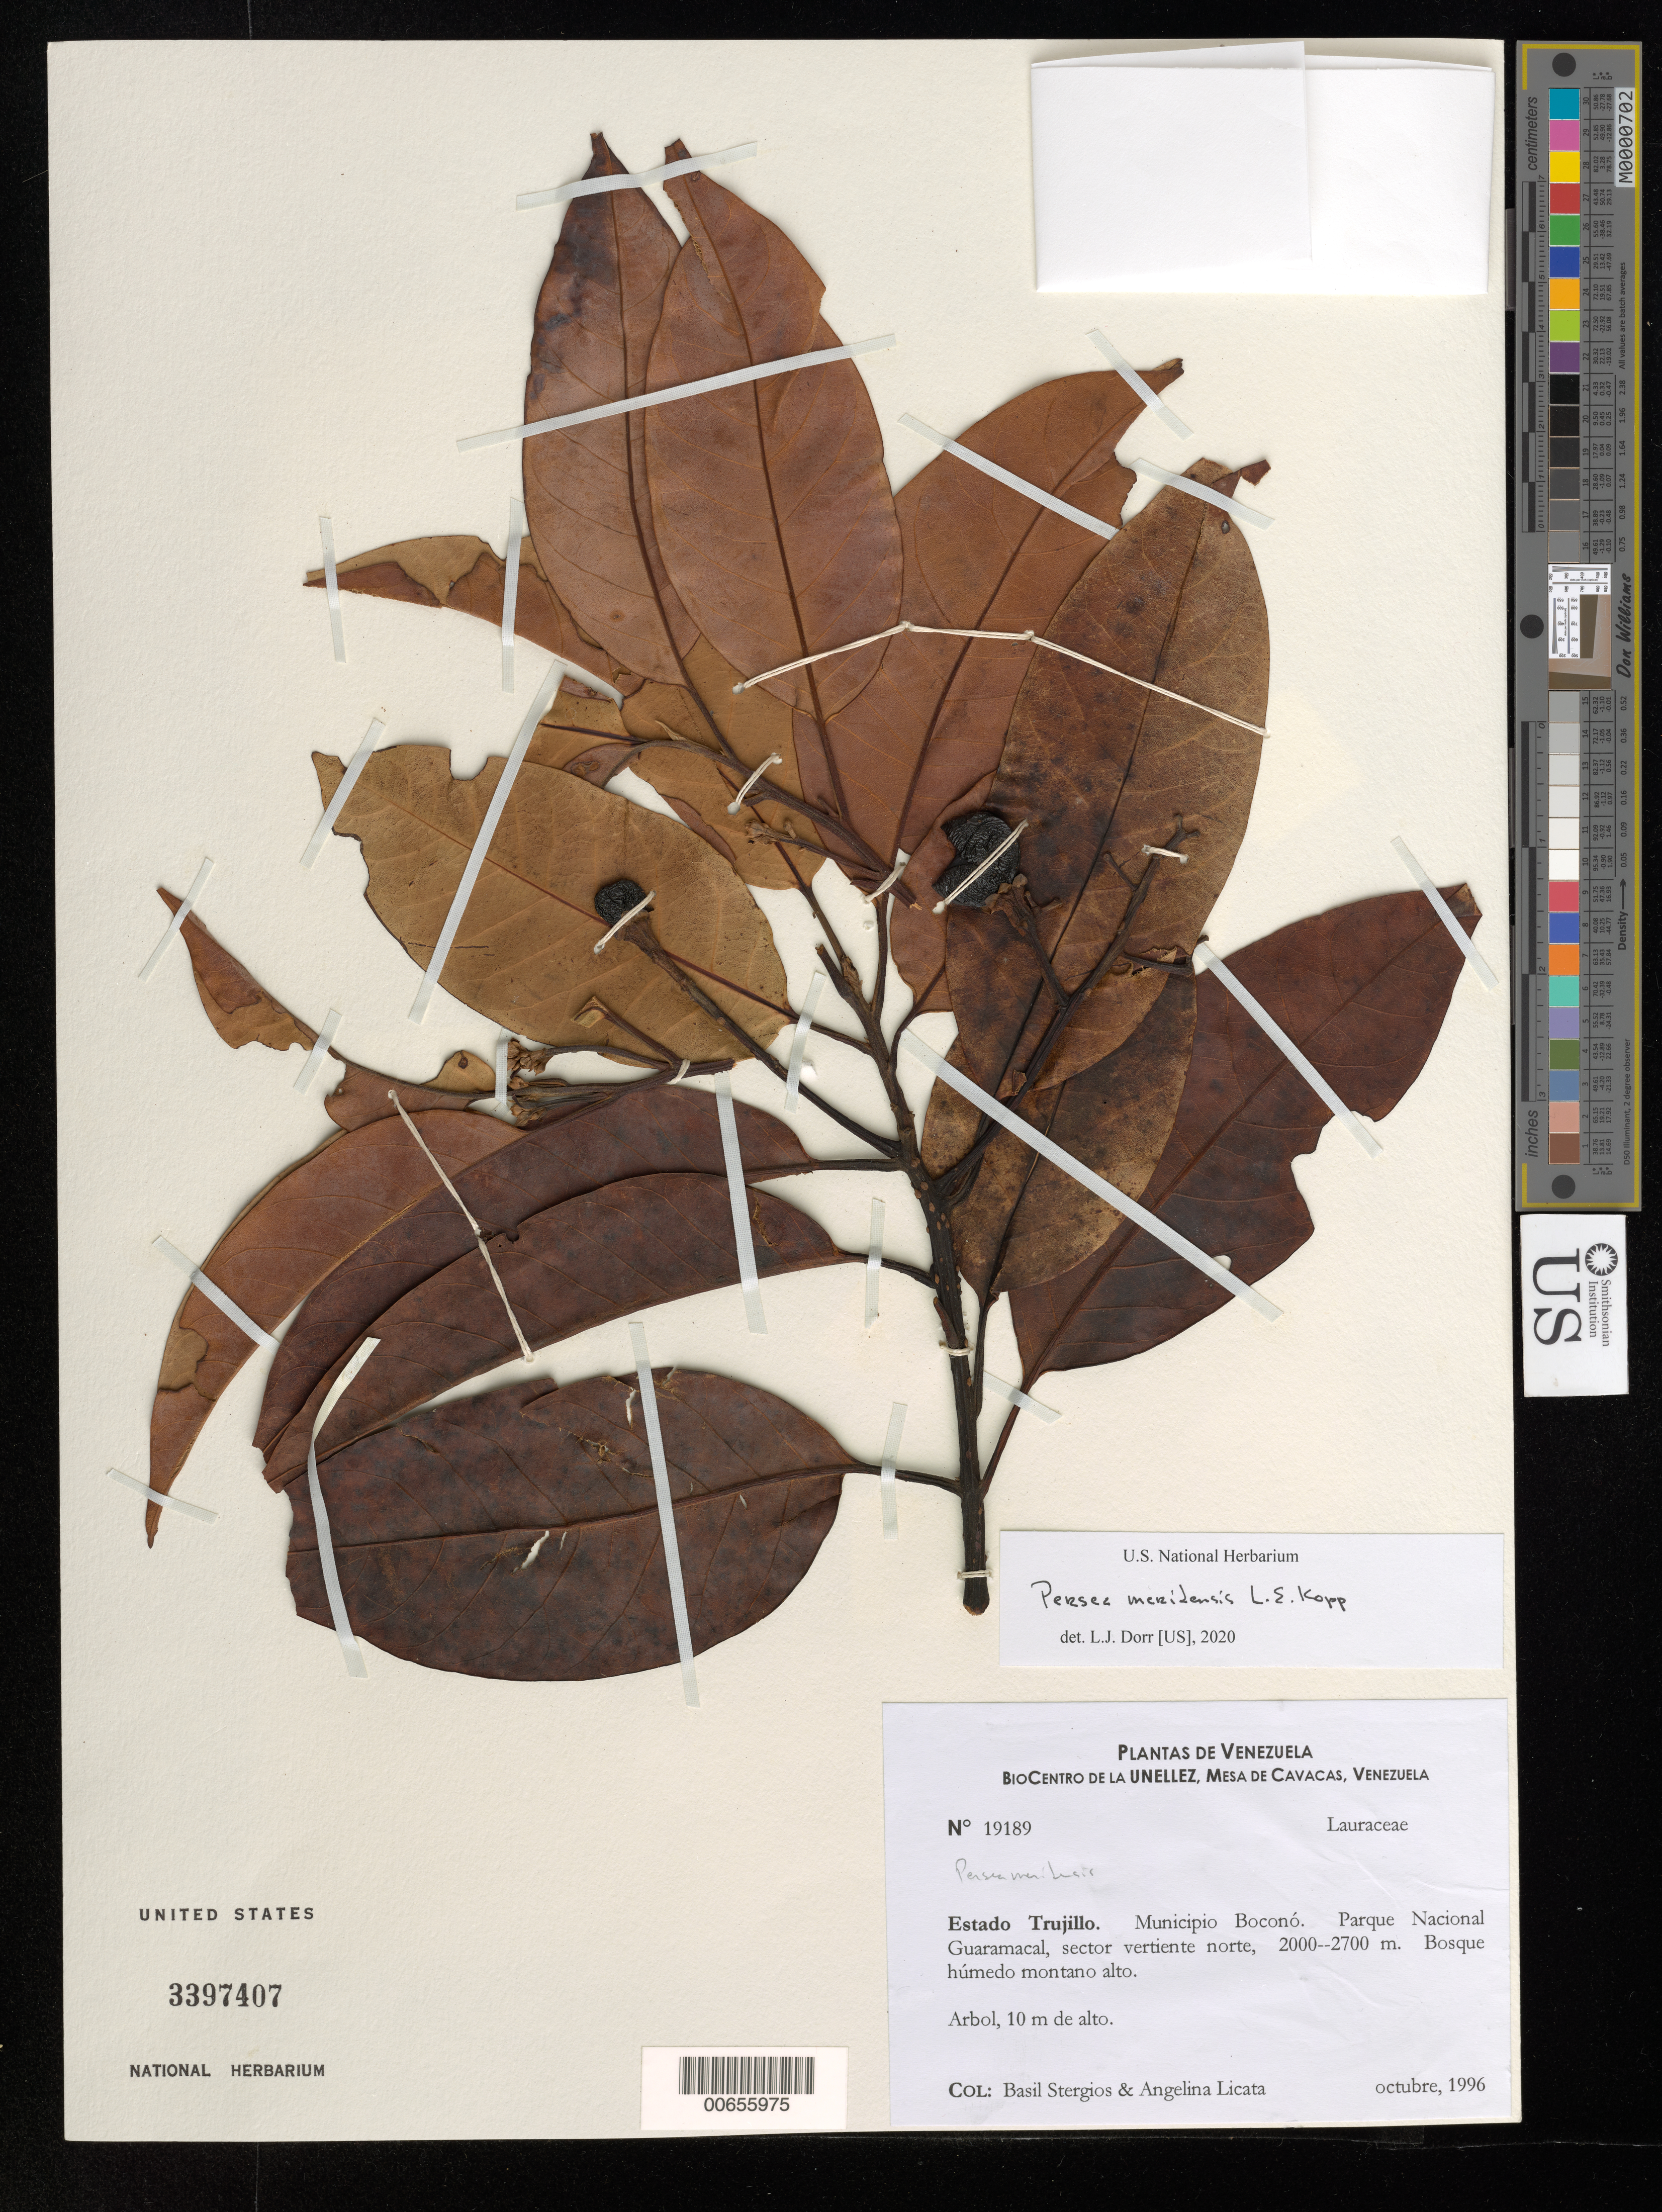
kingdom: Plantae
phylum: Tracheophyta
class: Magnoliopsida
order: Laurales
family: Lauraceae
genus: Persea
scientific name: Persea meridensis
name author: L.E. Kopp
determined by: Dorr, L. J., (BOT), Smithsonian Institution - National Museum of Natural History (UNITED STATES)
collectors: B. G. Stergios & A. Licata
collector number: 19189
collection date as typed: Oct 1996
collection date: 1996-10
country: Venezuela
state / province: Trujillo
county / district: Boconó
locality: Parque Nacional Guaramacal, vertiente N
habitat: Bosque húmedo montano alto.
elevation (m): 2000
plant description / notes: PORT, US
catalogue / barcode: US 3397407